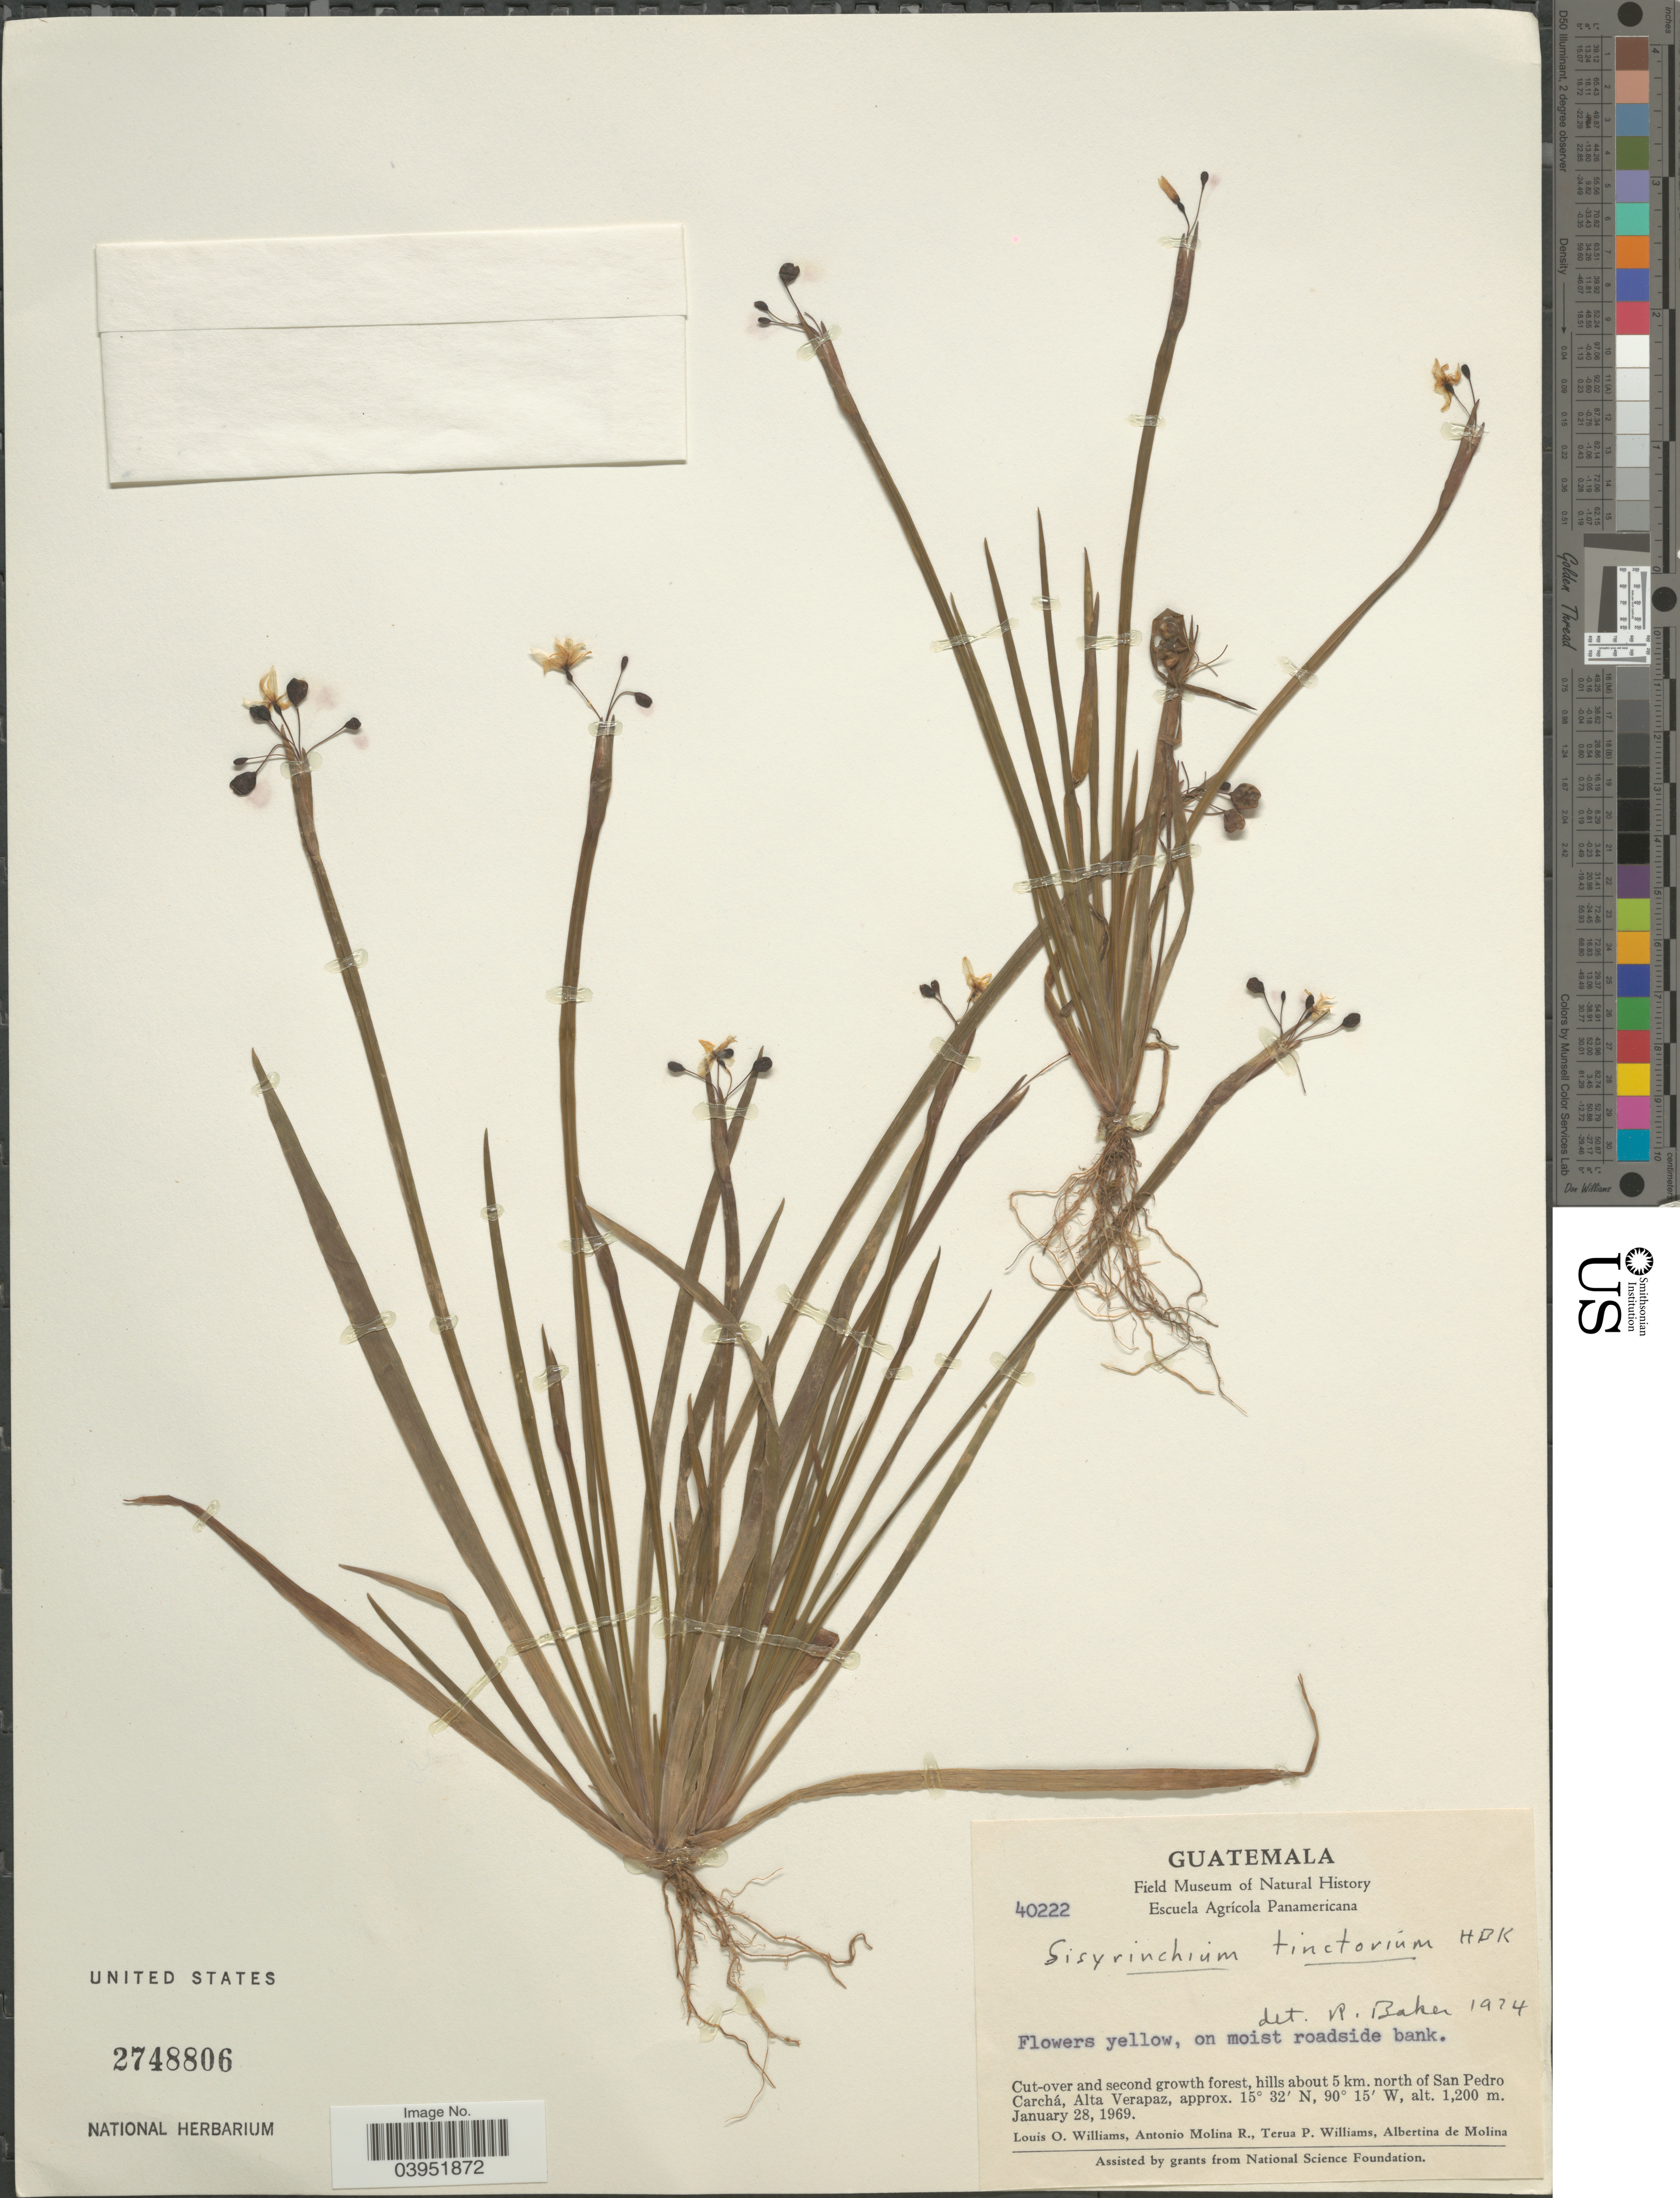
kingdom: Plantae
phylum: Tracheophyta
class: Liliopsida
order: Asparagales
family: Iridaceae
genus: Sisyrinchium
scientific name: Sisyrinchium tinctorium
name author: Kunth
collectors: L. O. Williams, A. Molina R., T. Williams & A. R. Molina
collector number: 40222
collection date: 1969-01-28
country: Guatemala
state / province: Alta Verapaz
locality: Cut-over and second growth forest, hills about 5 km. north of San Pedro Carchá, Alta Verapaz.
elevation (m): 1200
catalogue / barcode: US 2748806